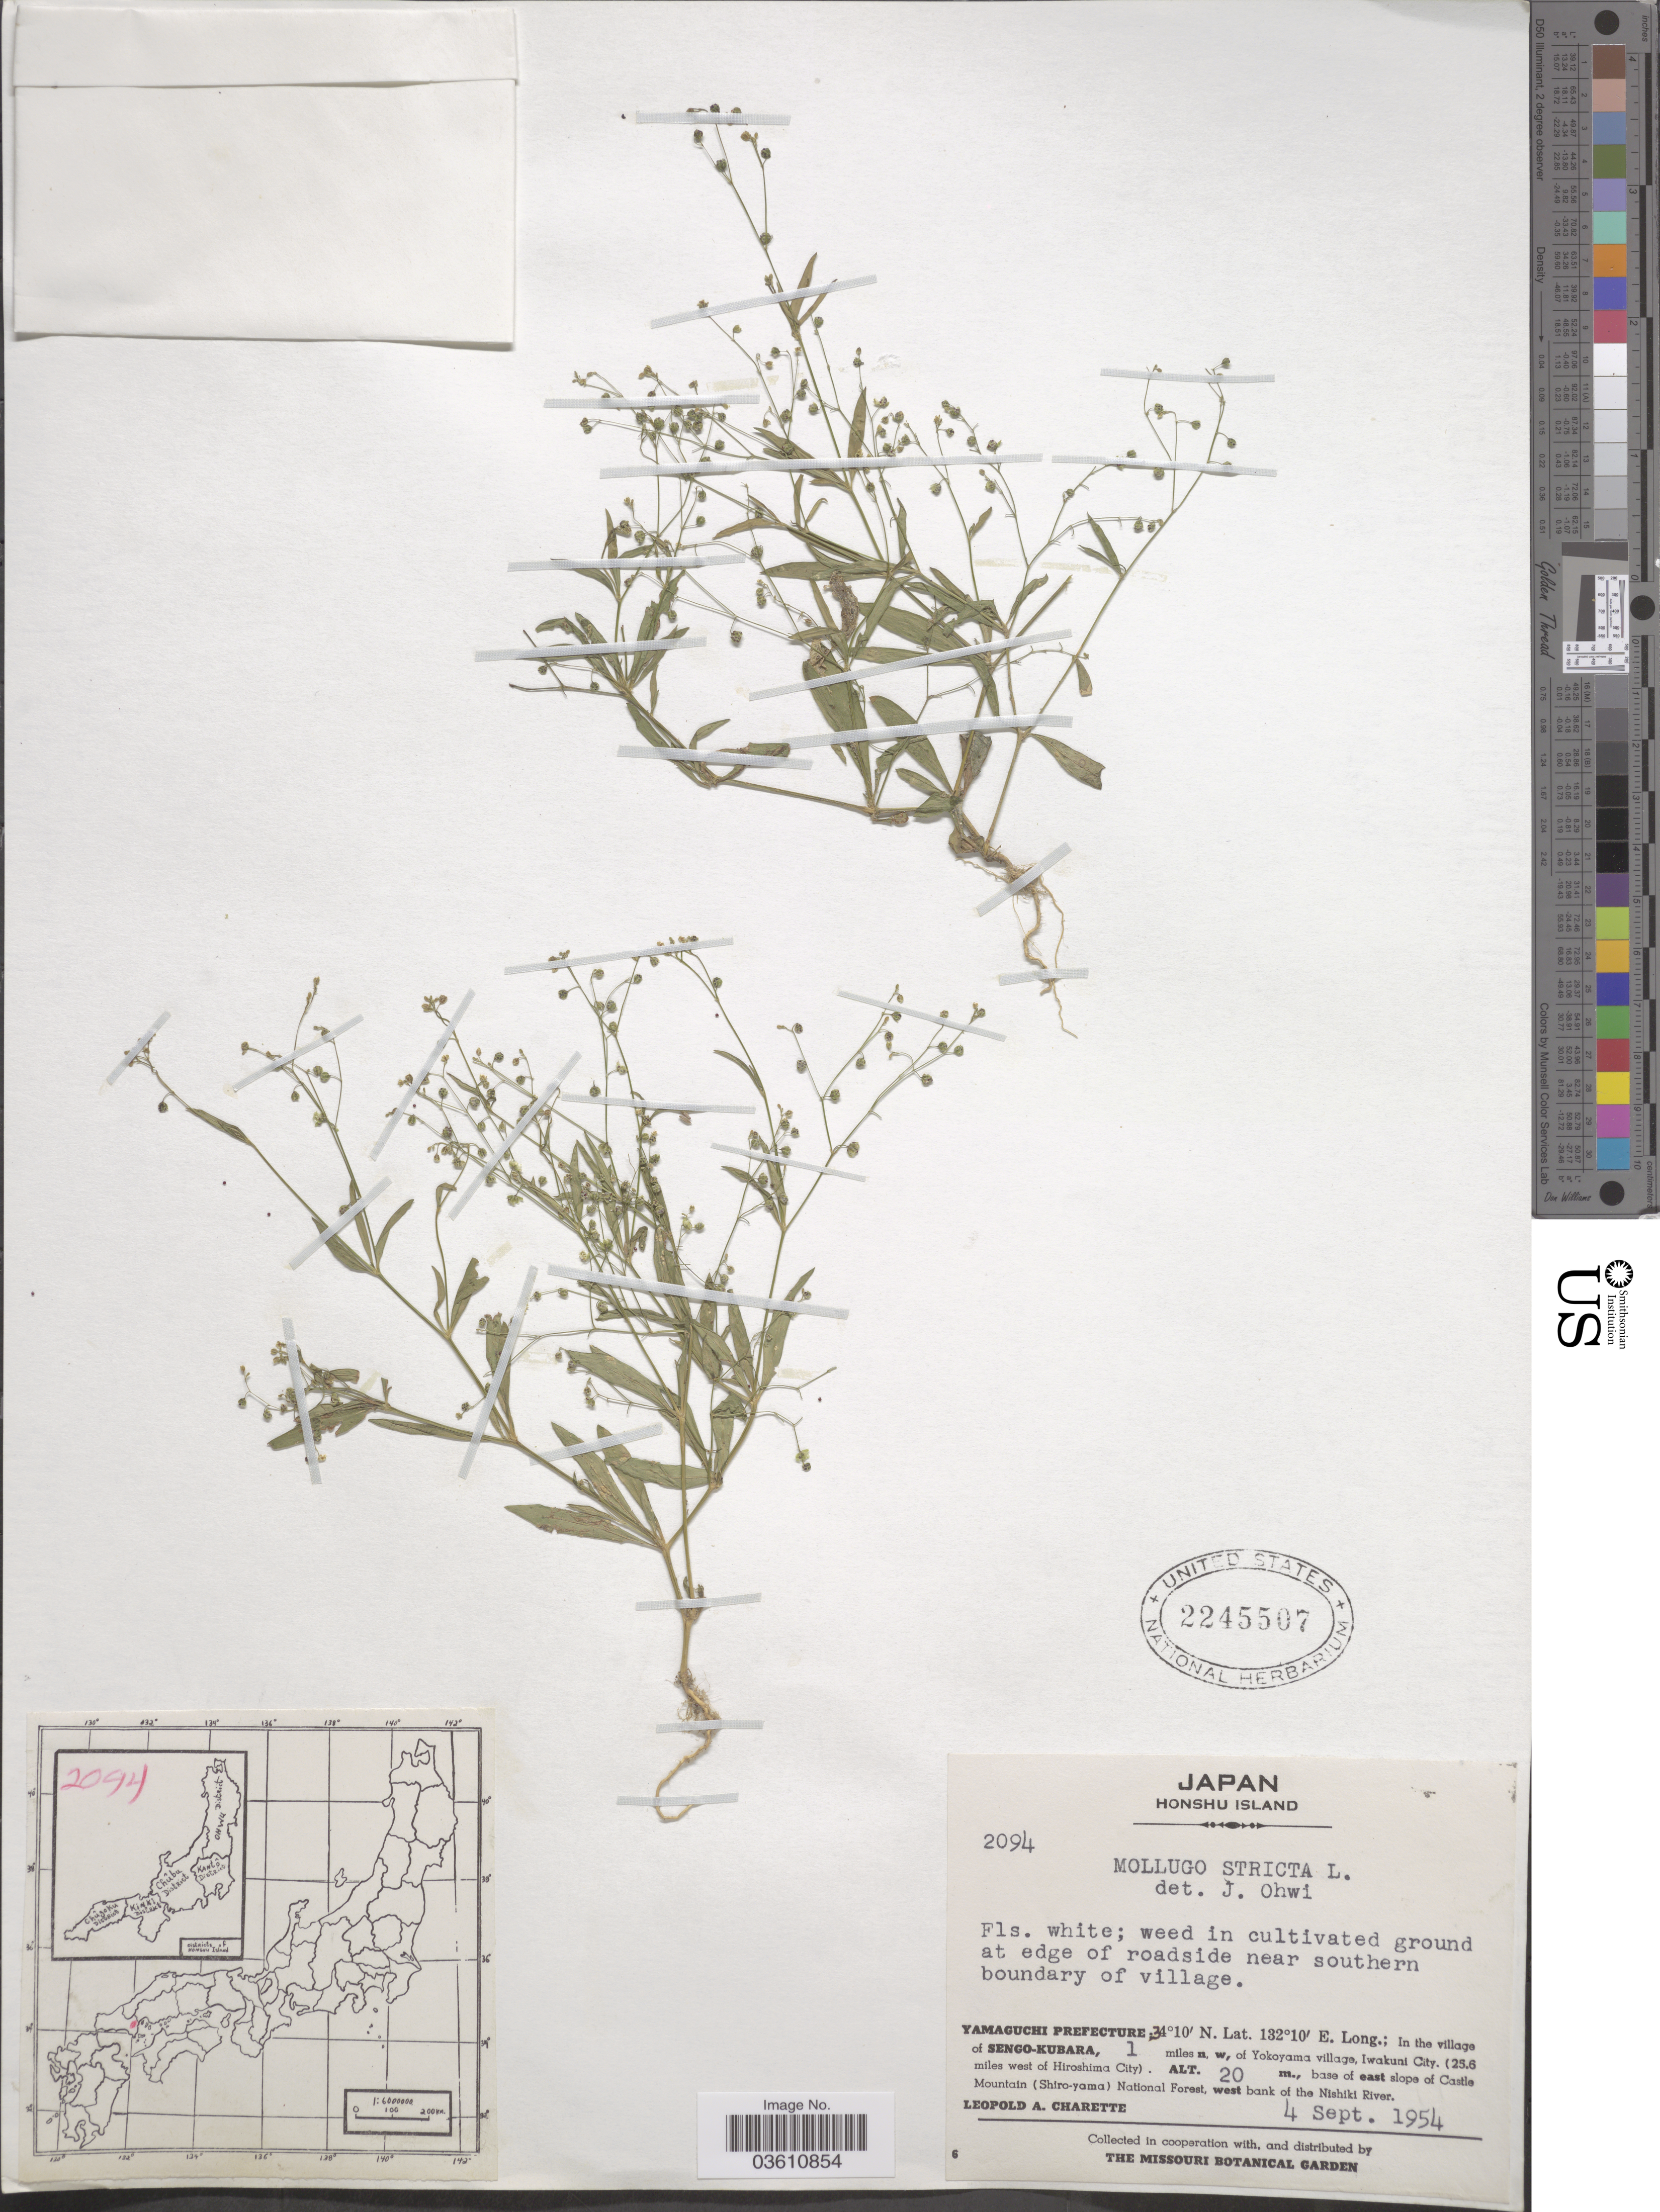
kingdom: Plantae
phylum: Tracheophyta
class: Magnoliopsida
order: Caryophyllales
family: Molluginaceae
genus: Trigastrotheca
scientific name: Trigastrotheca pentaphylla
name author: (L.) Thulin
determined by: Strong, Mark T., (BOT), Smithsonian Institution - National Museum of Natural History (UNITED STATES)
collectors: L. A. Charette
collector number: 2094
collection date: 1954-09-04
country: Japan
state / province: Yamaguti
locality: Honshu Island. Near southern boundary of village. Yamaguchi Prefecture. In the village of Sengo-Kubara, 1 miles n,w, of Yokoyama village, Iwakuni City. (25.6 miles west of Hiroshima City), base of east slope of Castle Mountain (Shiro-yama) National Forest, west bank of the Nishiki River.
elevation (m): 20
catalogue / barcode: US 2245507